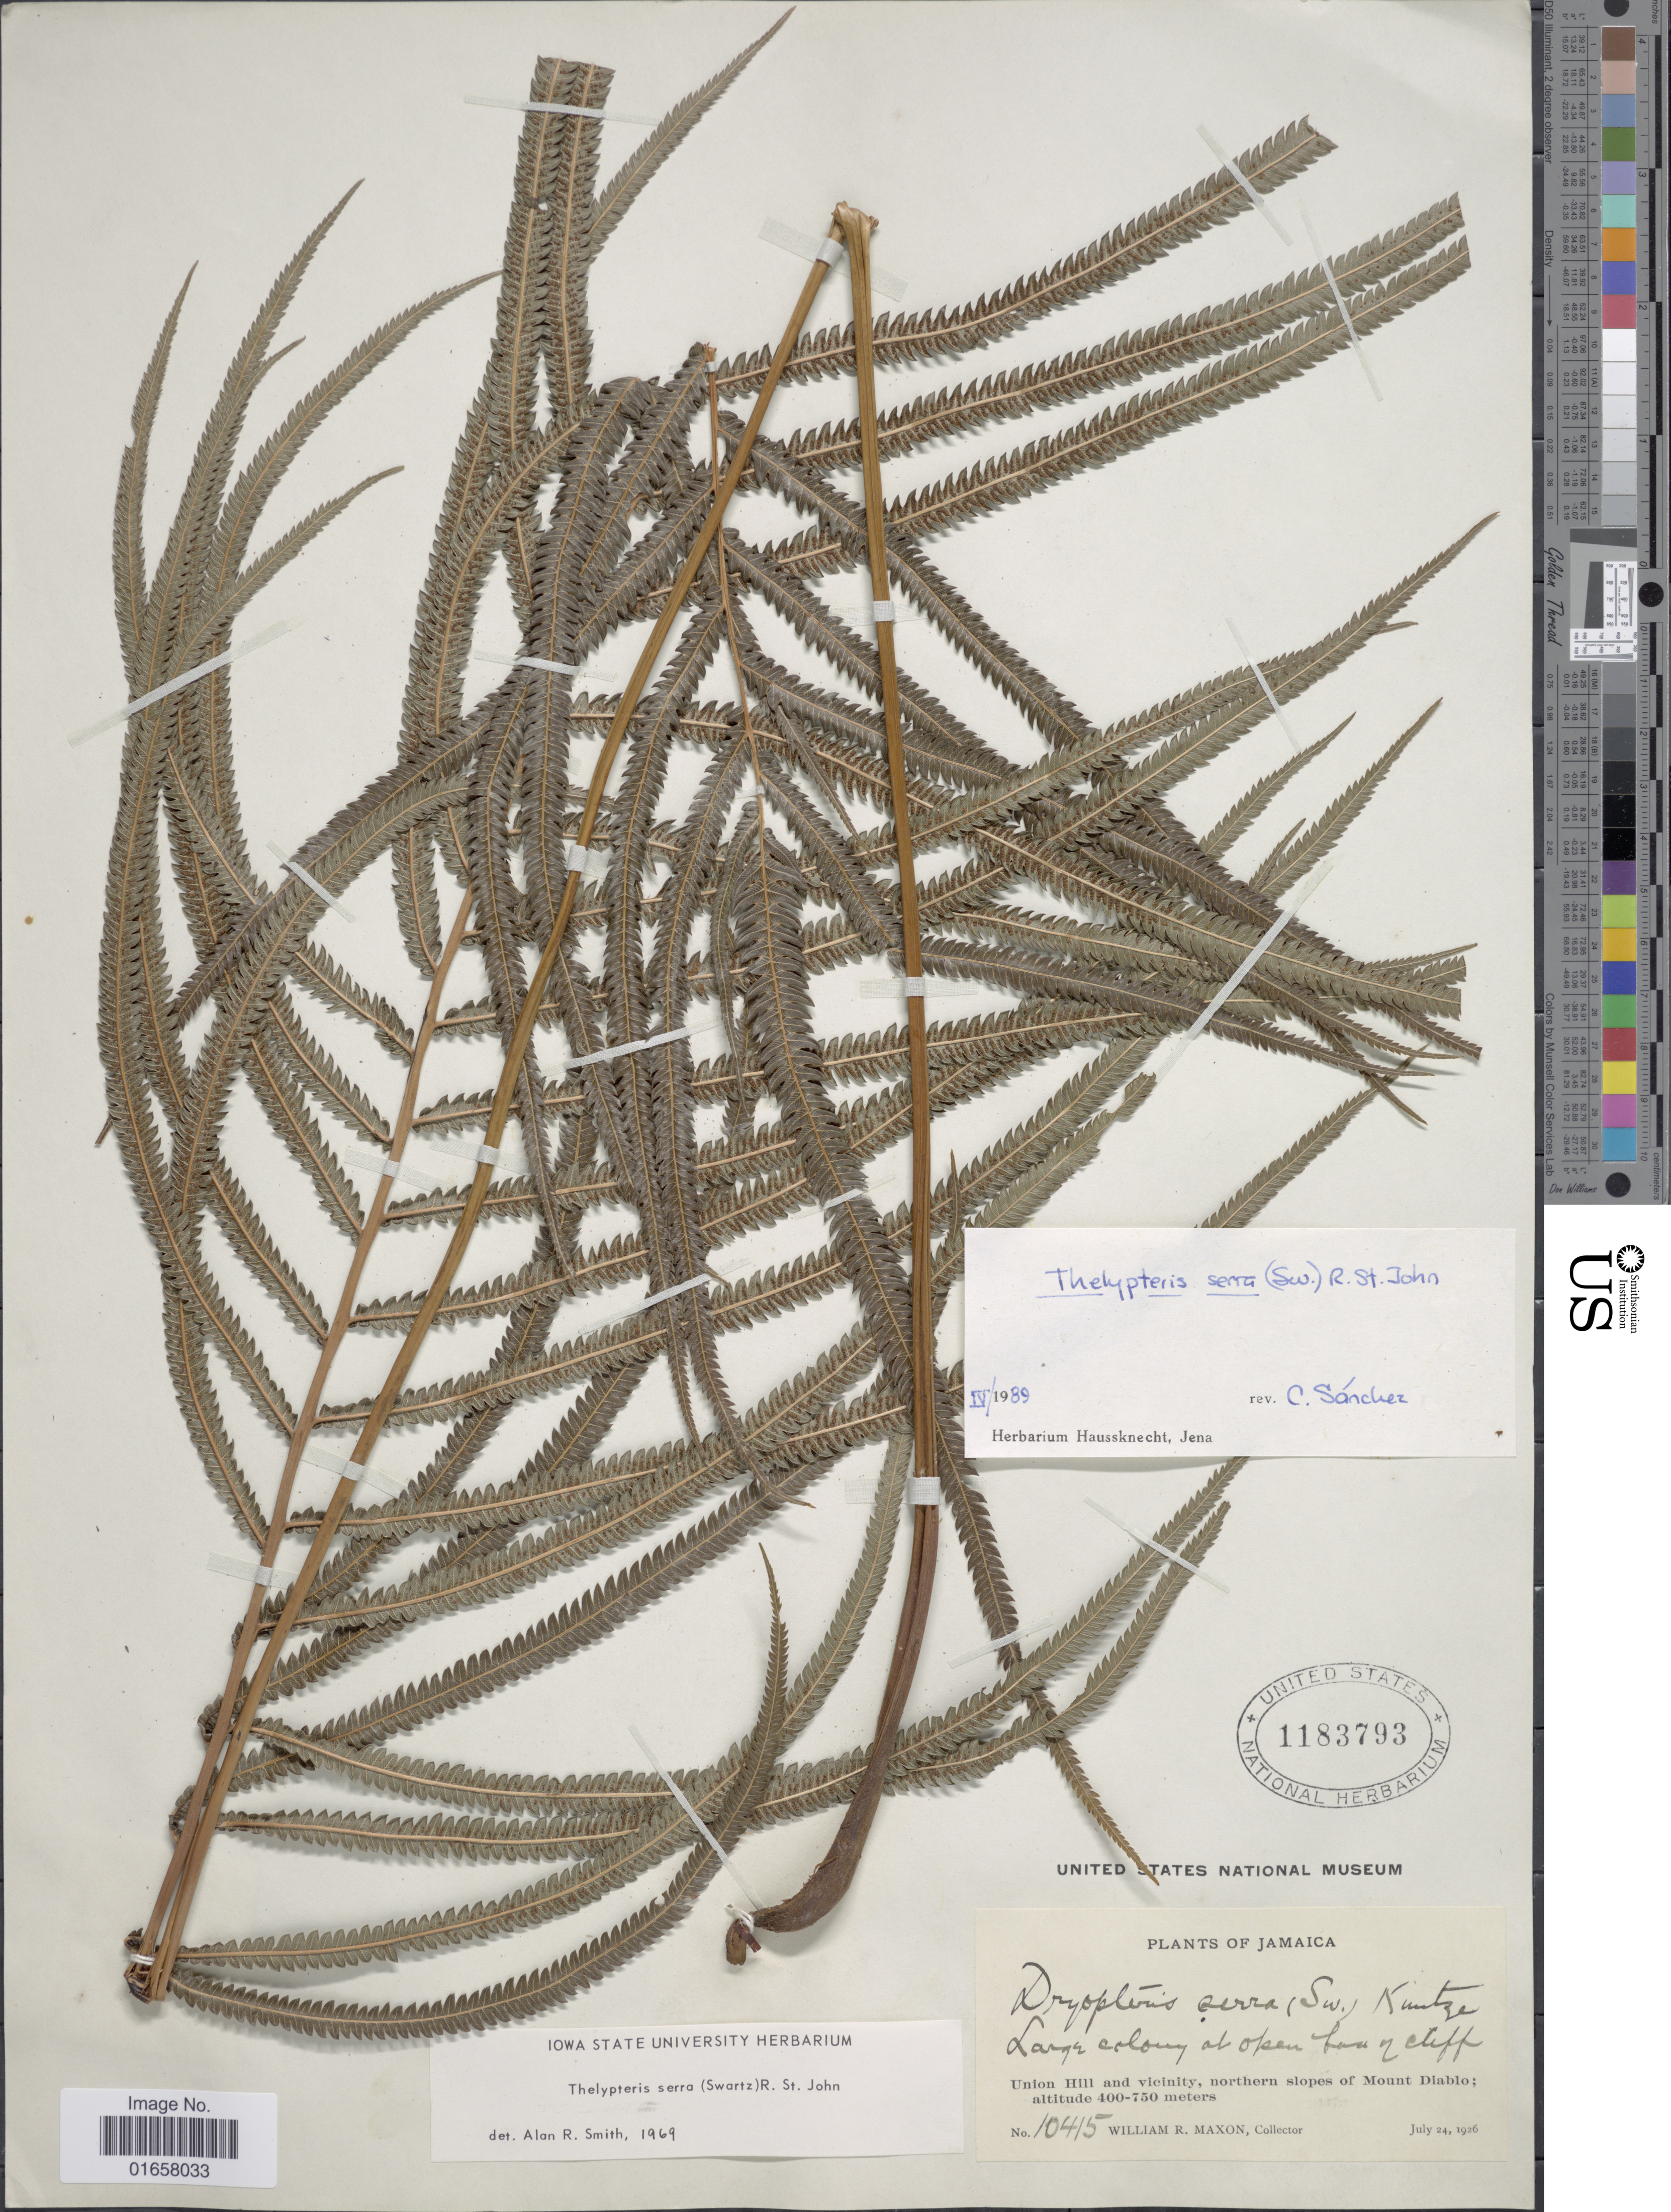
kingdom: Plantae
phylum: Tracheophyta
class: Polypodiopsida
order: Polypodiales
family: Thelypteridaceae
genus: Christella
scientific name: Christella serra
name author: (Sw.) Holttum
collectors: W. R. Maxon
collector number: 10415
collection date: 1926-07-24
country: Jamaica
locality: Jamaica, Union Hill and vicinity, northern slopes of Mount Diablo.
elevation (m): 400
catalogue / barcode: US 1183793